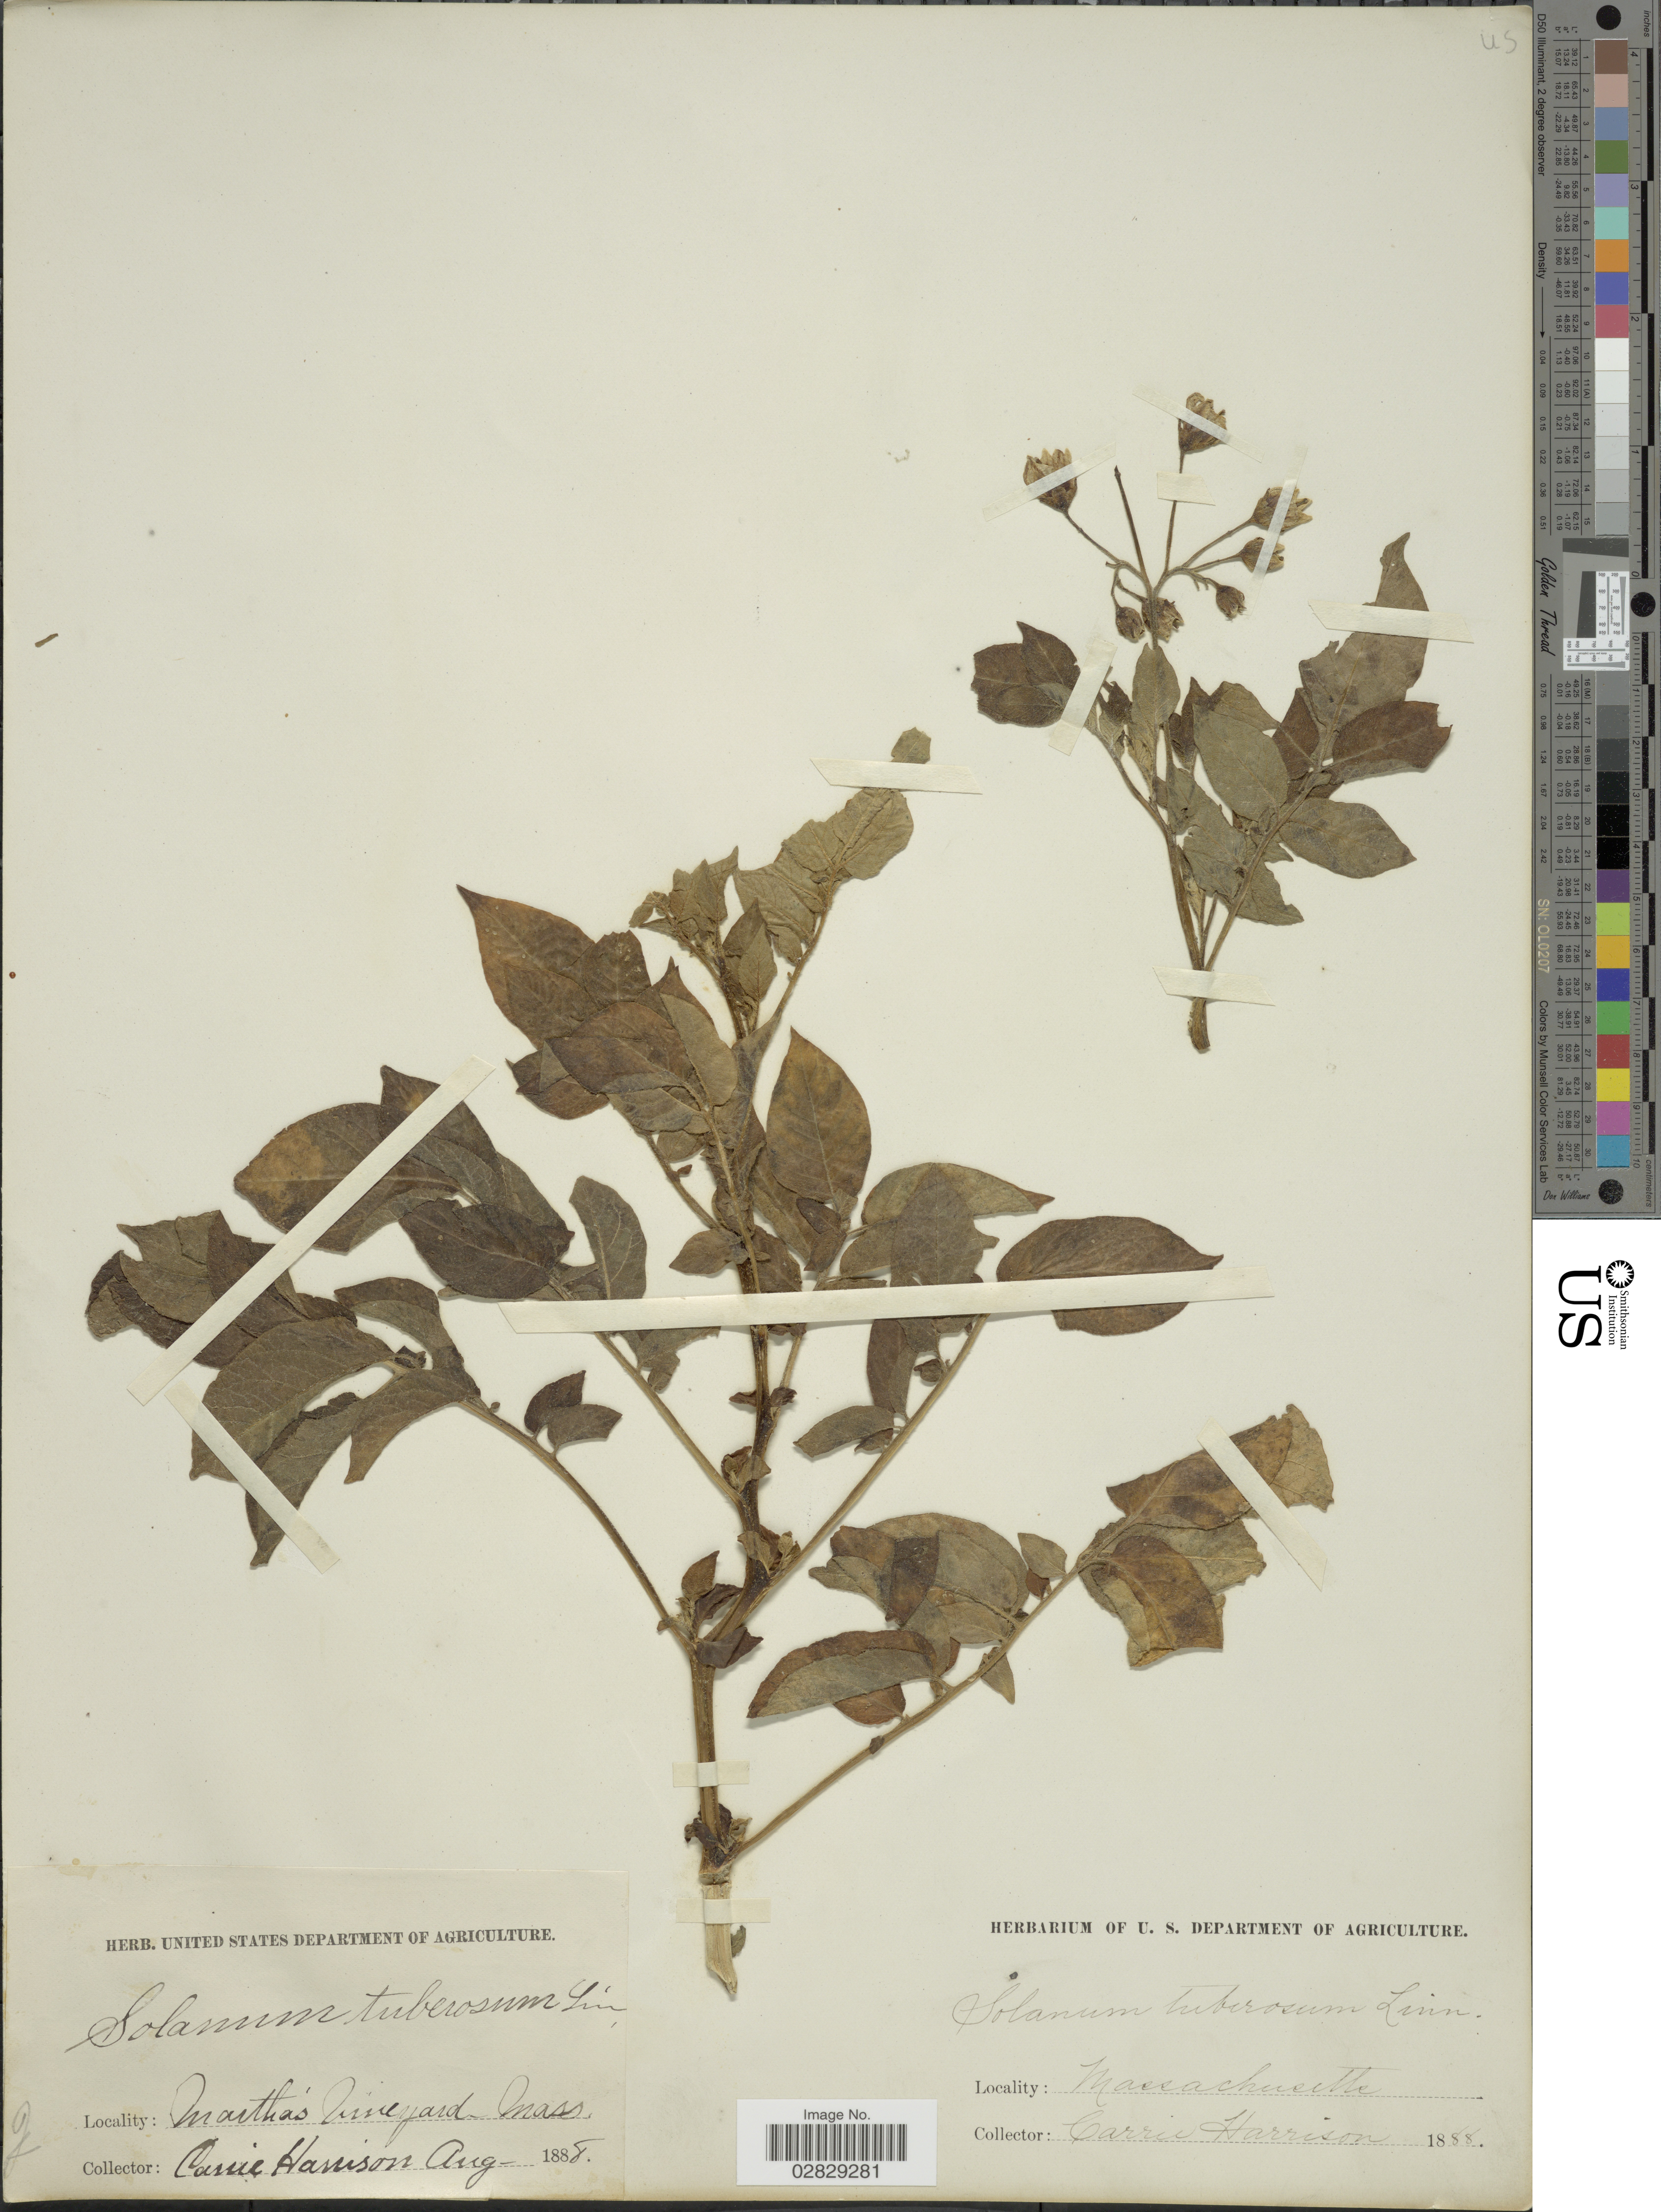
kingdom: Plantae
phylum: Tracheophyta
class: Magnoliopsida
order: Solanales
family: Solanaceae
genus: Solanum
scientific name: Solanum tuberosum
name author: L.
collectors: C. Harrison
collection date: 1888-08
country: United States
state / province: Massachusetts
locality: Martha's Vineyard.